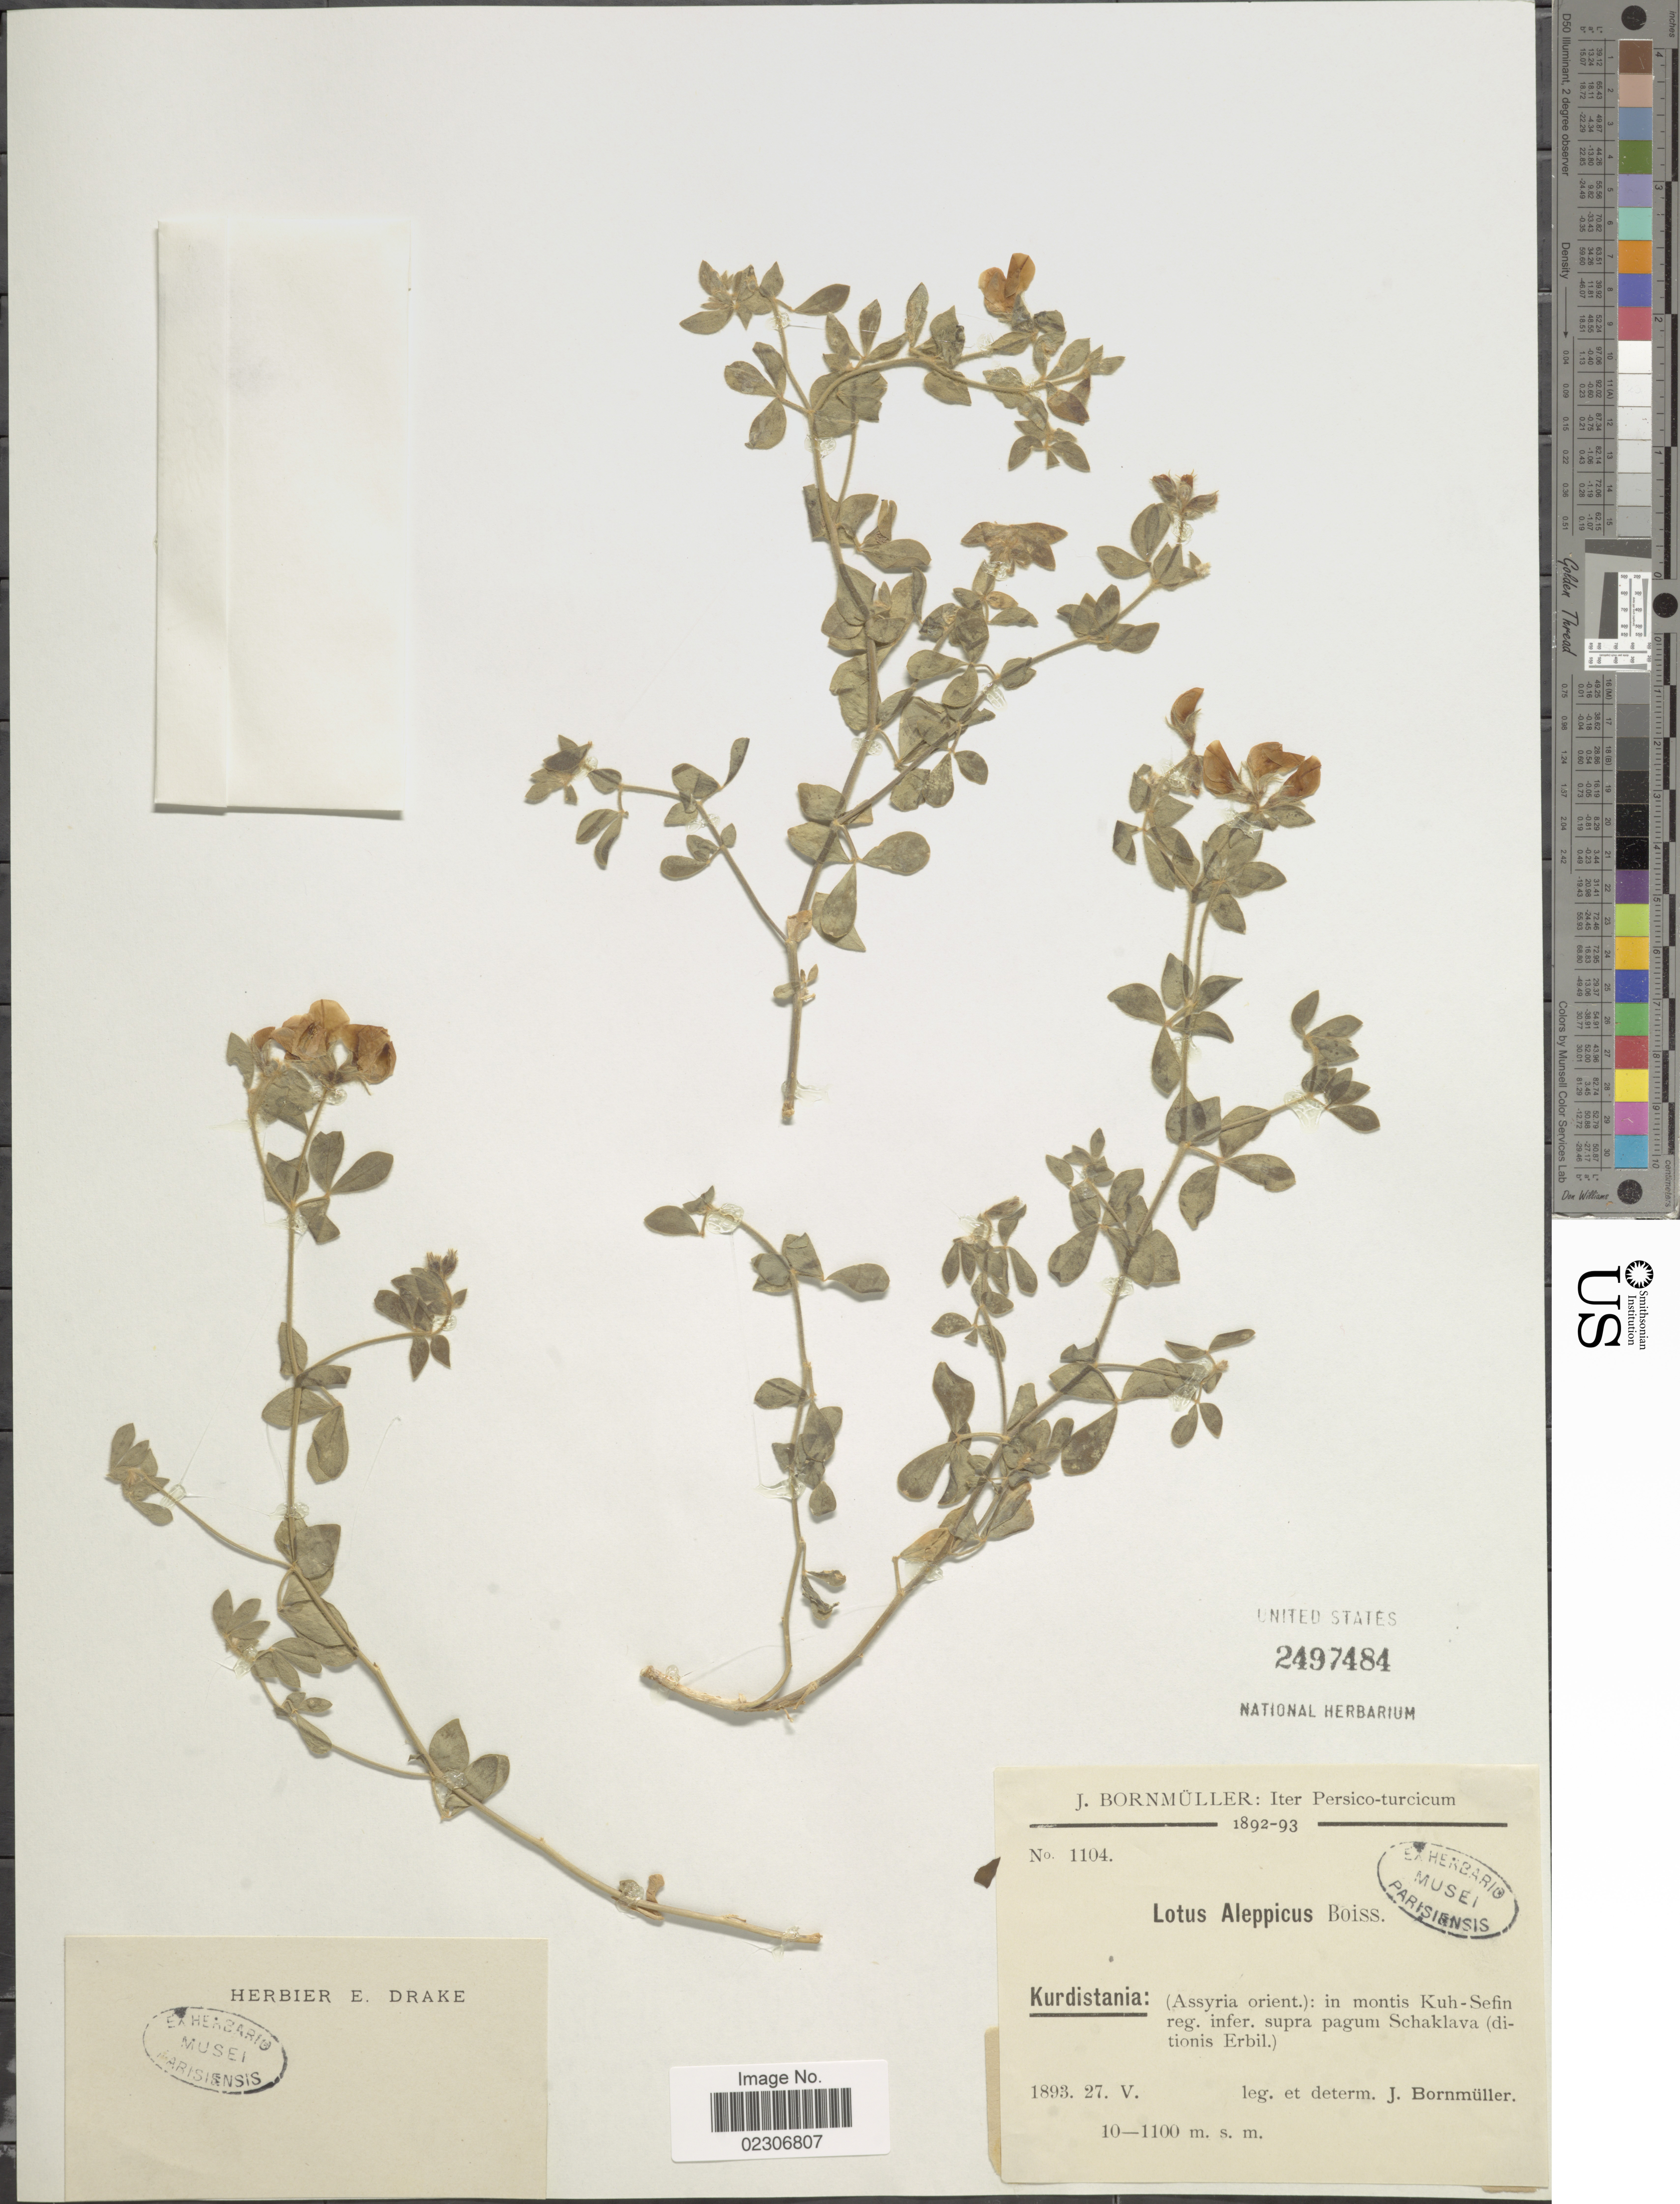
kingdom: Plantae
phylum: Tracheophyta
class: Magnoliopsida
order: Fabales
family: Fabaceae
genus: Lotus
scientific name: Lotus aleppicus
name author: Boiss.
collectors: J. Bornmüller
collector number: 1104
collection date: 1893-05-27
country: Iran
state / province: Kurdistan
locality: Kurdistania: (Assyria orient): in montis Kuh-Sefin reg. infer. supra pagum Schaklava (ditionis Erbil).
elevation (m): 1000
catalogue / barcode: US 2497484